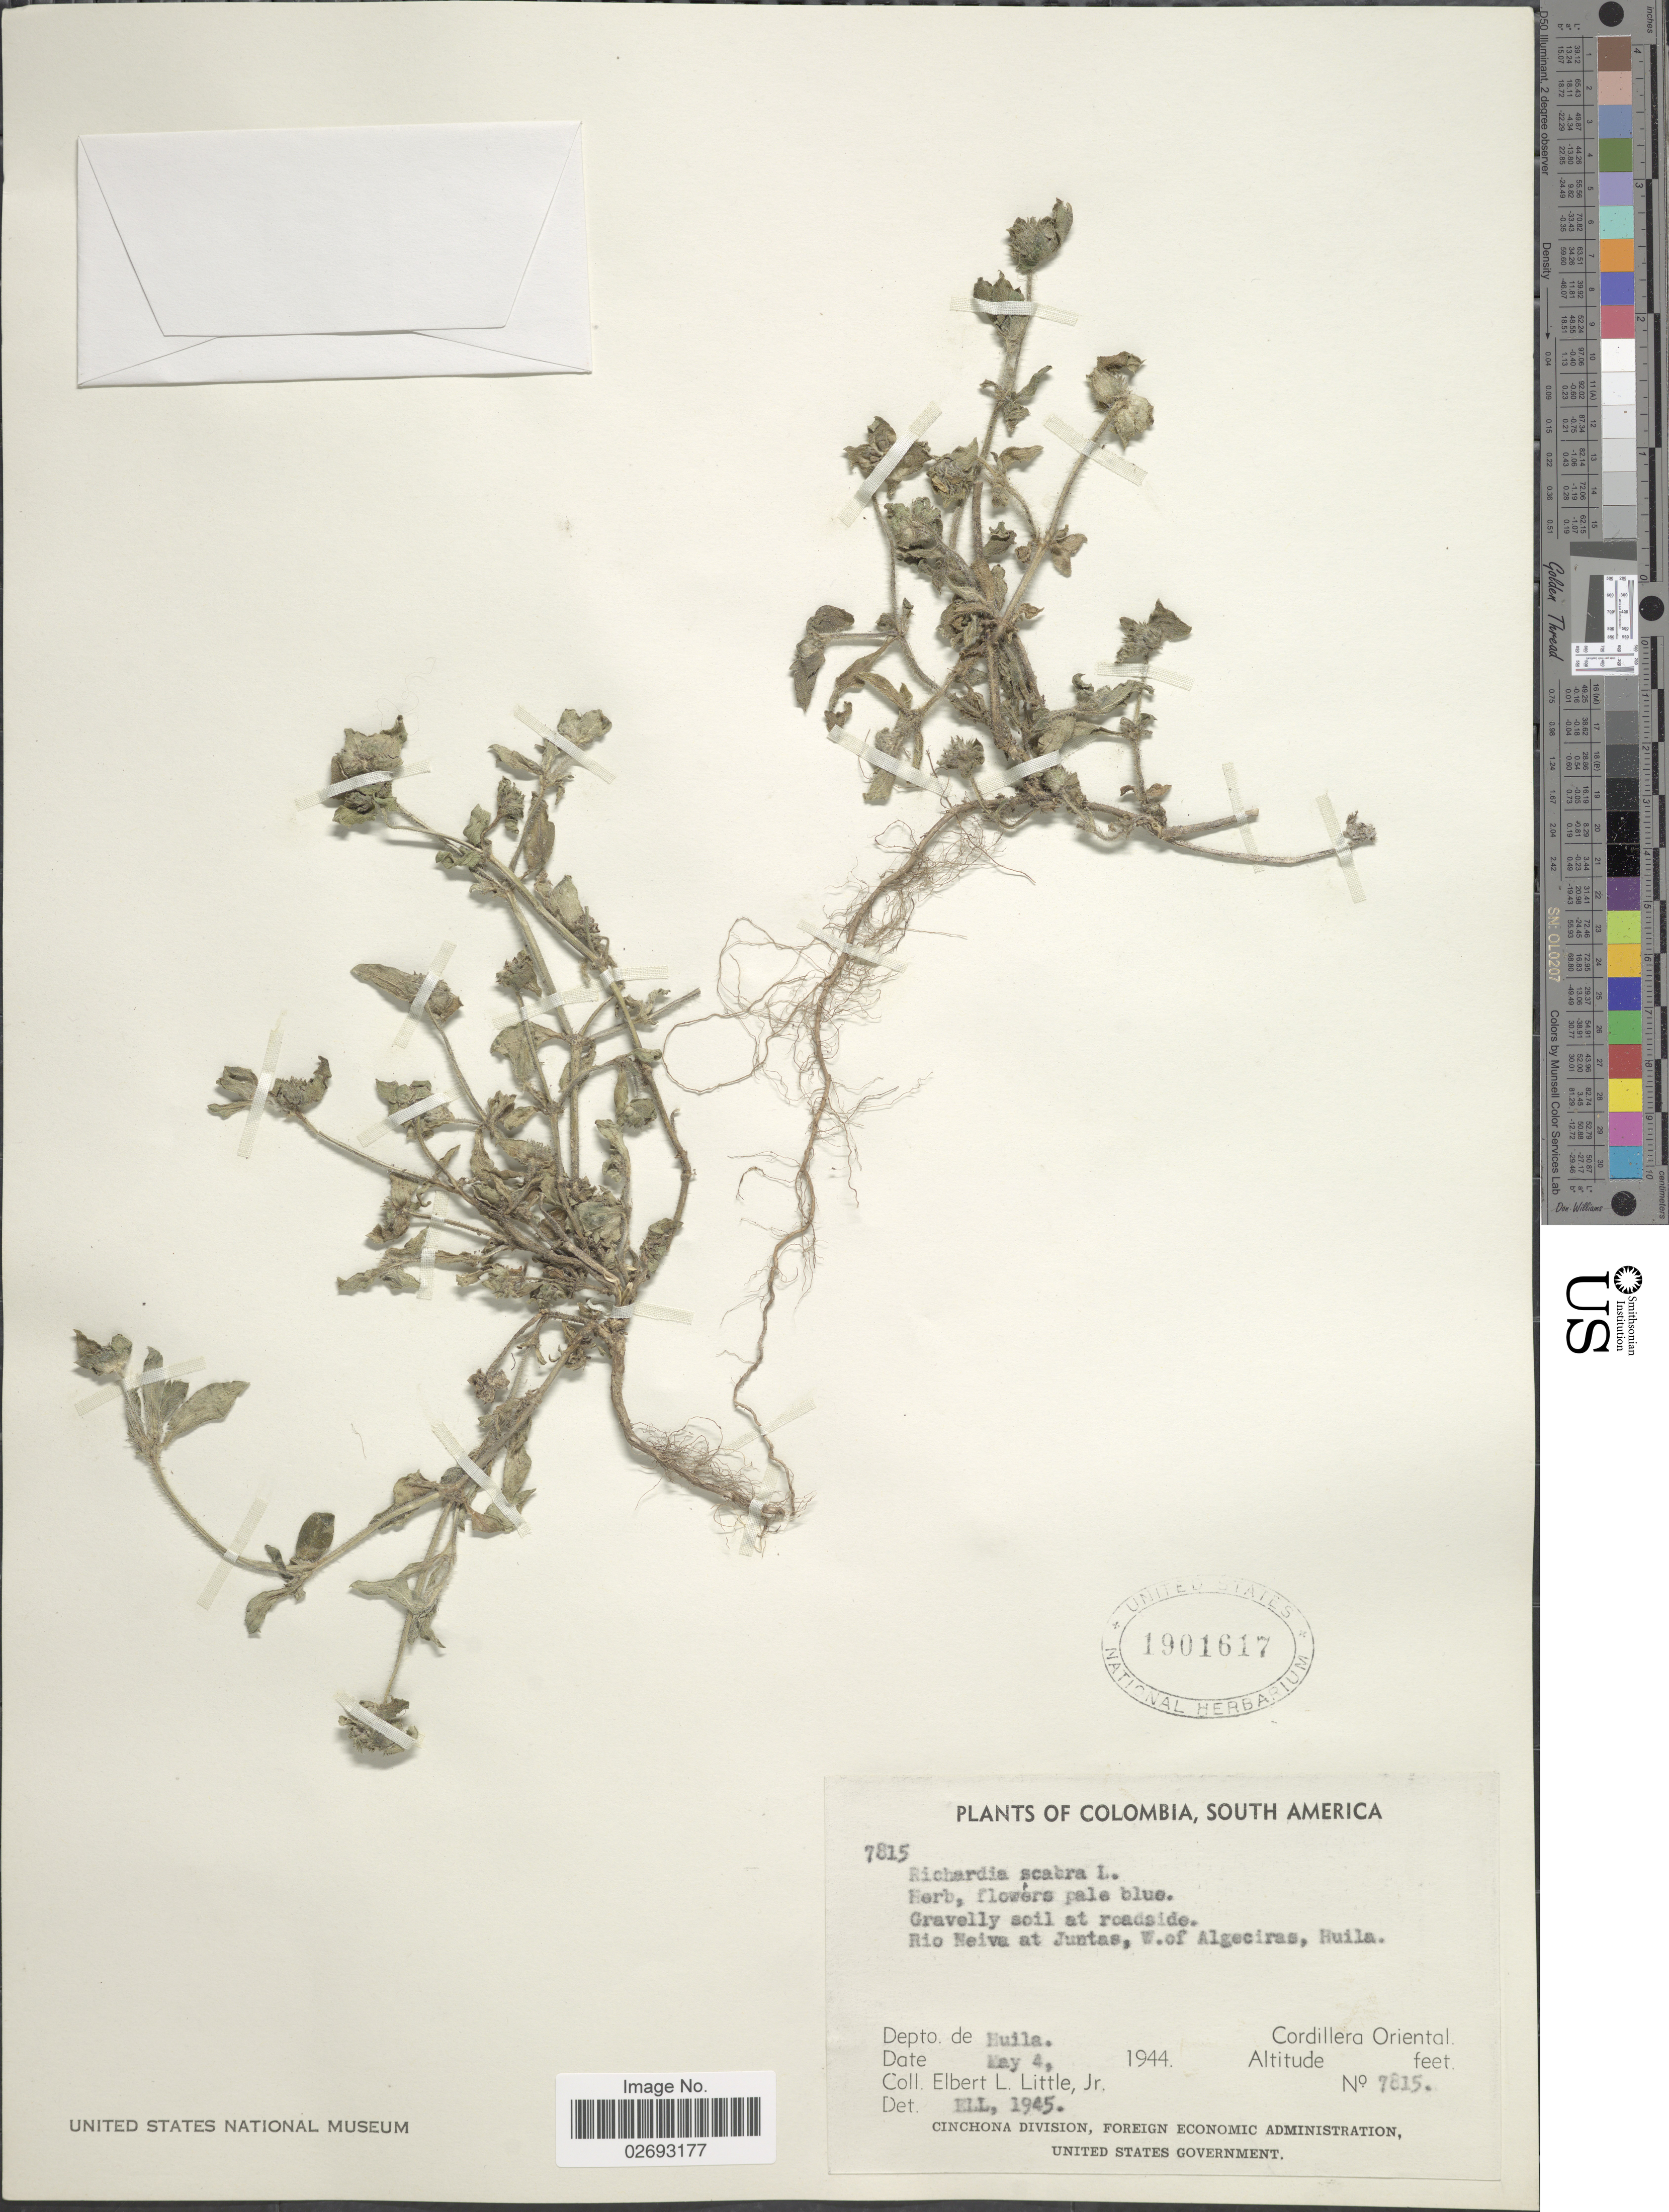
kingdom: Plantae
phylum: Tracheophyta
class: Magnoliopsida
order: Gentianales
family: Rubiaceae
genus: Richardia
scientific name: Richardia scabra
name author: L.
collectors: E. L. Little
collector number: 7818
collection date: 1944-05-04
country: Colombia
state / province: Huila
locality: Rio Neiva a Juntas, W. of Algeciras. Cordillera Oriental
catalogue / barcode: US 1901617